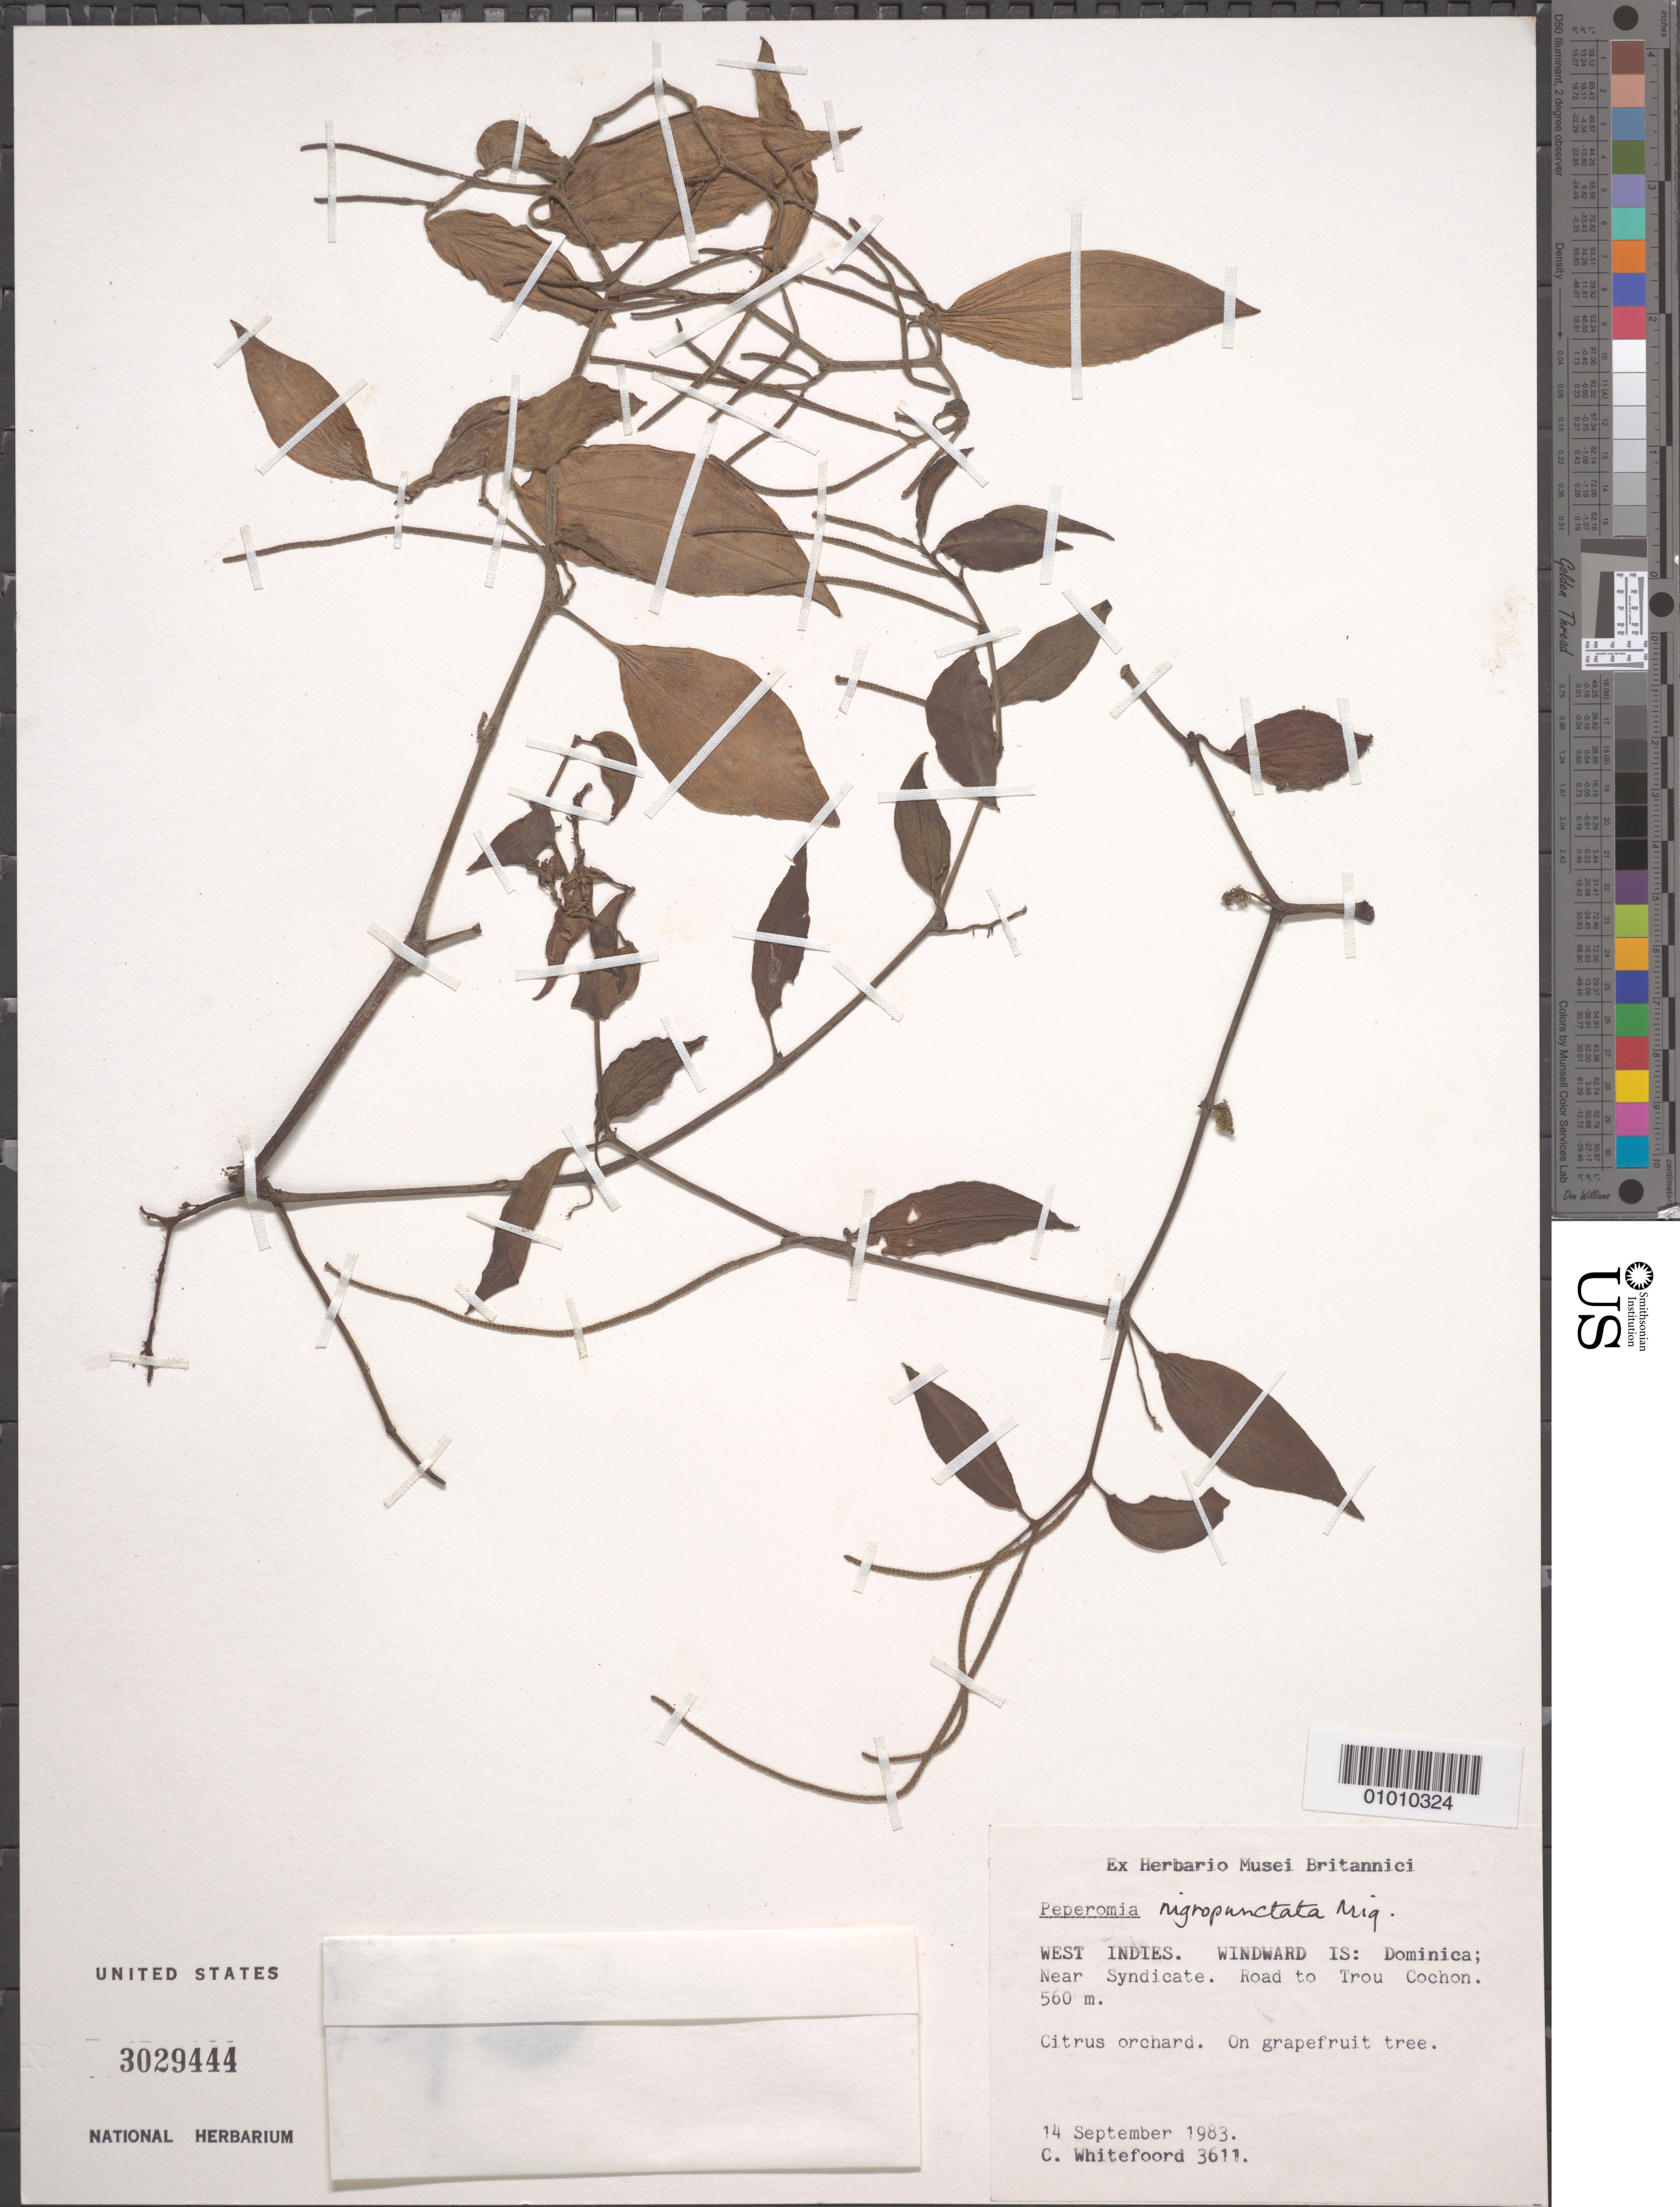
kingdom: Plantae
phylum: Tracheophyta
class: Magnoliopsida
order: Piperales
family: Piperaceae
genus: Peperomia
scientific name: Peperomia nigropunctata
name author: Miq.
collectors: C. Whitefoord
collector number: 3611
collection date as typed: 14 Sep 1983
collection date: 1983-09-14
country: Dominica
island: Dominica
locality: Near Syndicate. Road to Trou Cochon.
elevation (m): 560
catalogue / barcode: US 3029444